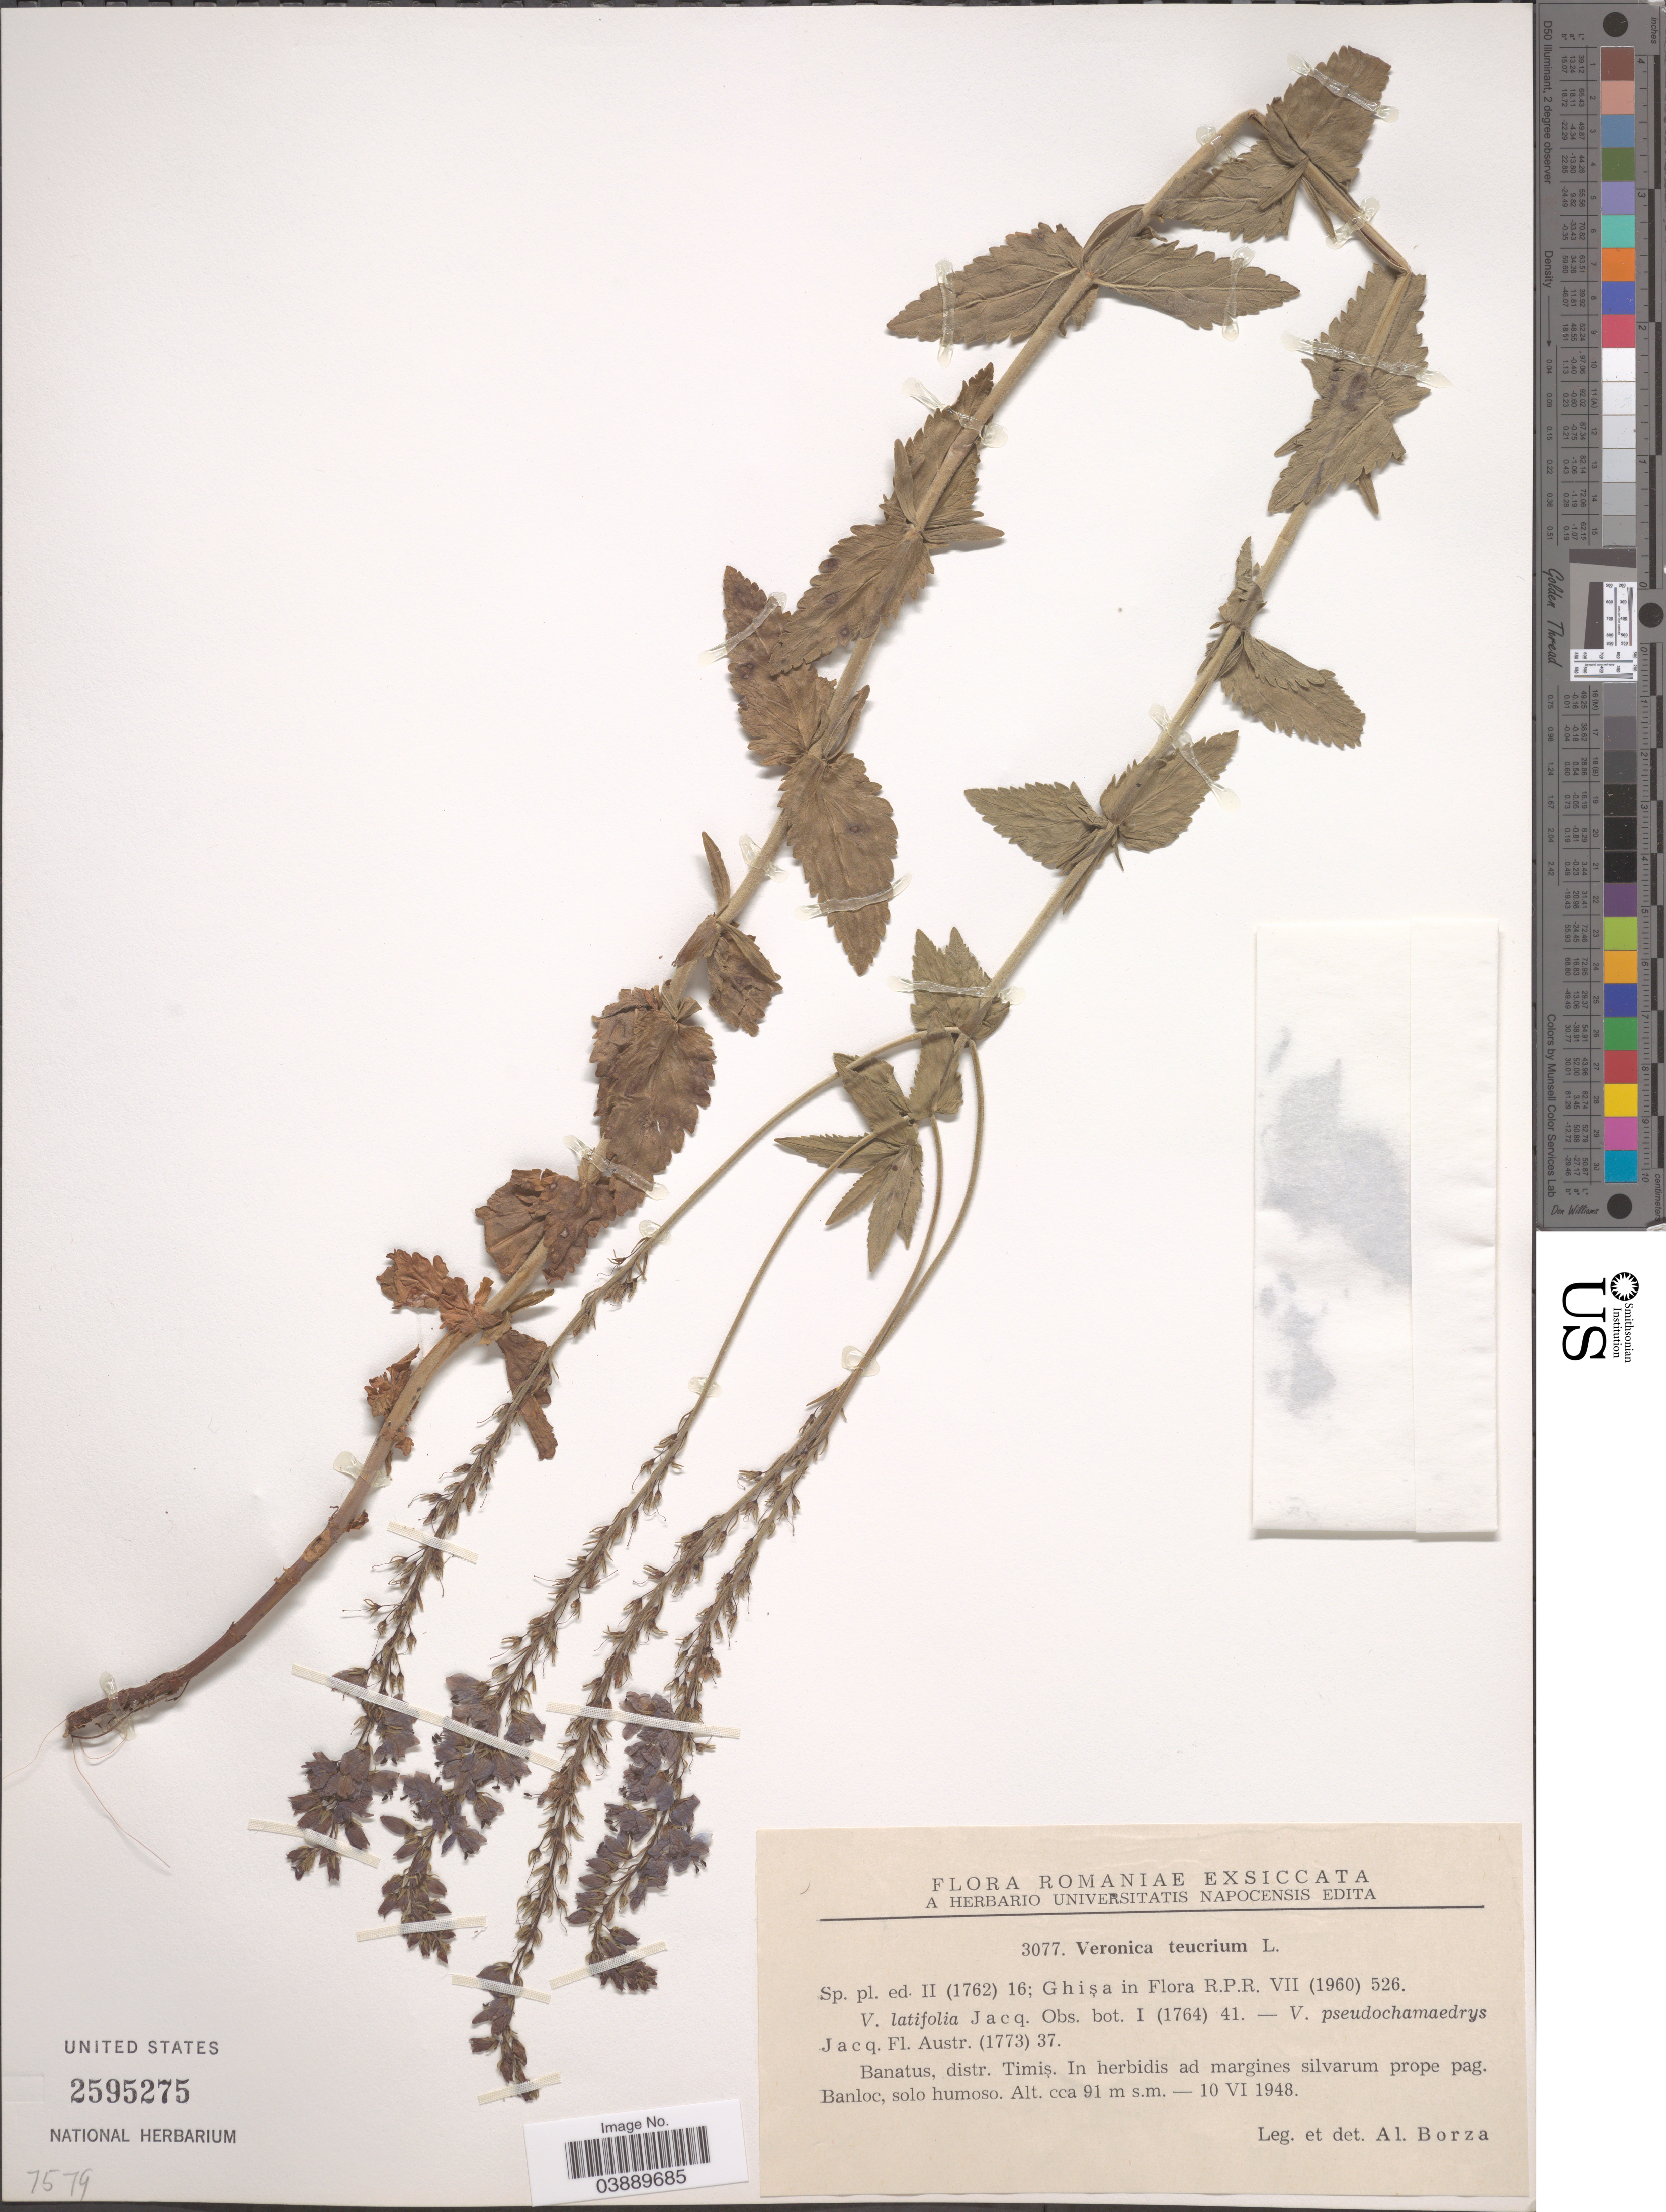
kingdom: Plantae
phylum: Tracheophyta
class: Magnoliopsida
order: Lamiales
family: Plantaginaceae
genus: Veronica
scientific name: Veronica teucrium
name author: L.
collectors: A. Borza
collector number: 3077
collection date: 1948-06-10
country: Romania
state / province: Timis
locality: Romaniae. Banatus, distr. Timis. In herbidis ad margines silvarum prope pag. Banloc, solo humoso.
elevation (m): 91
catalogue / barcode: US 2595275